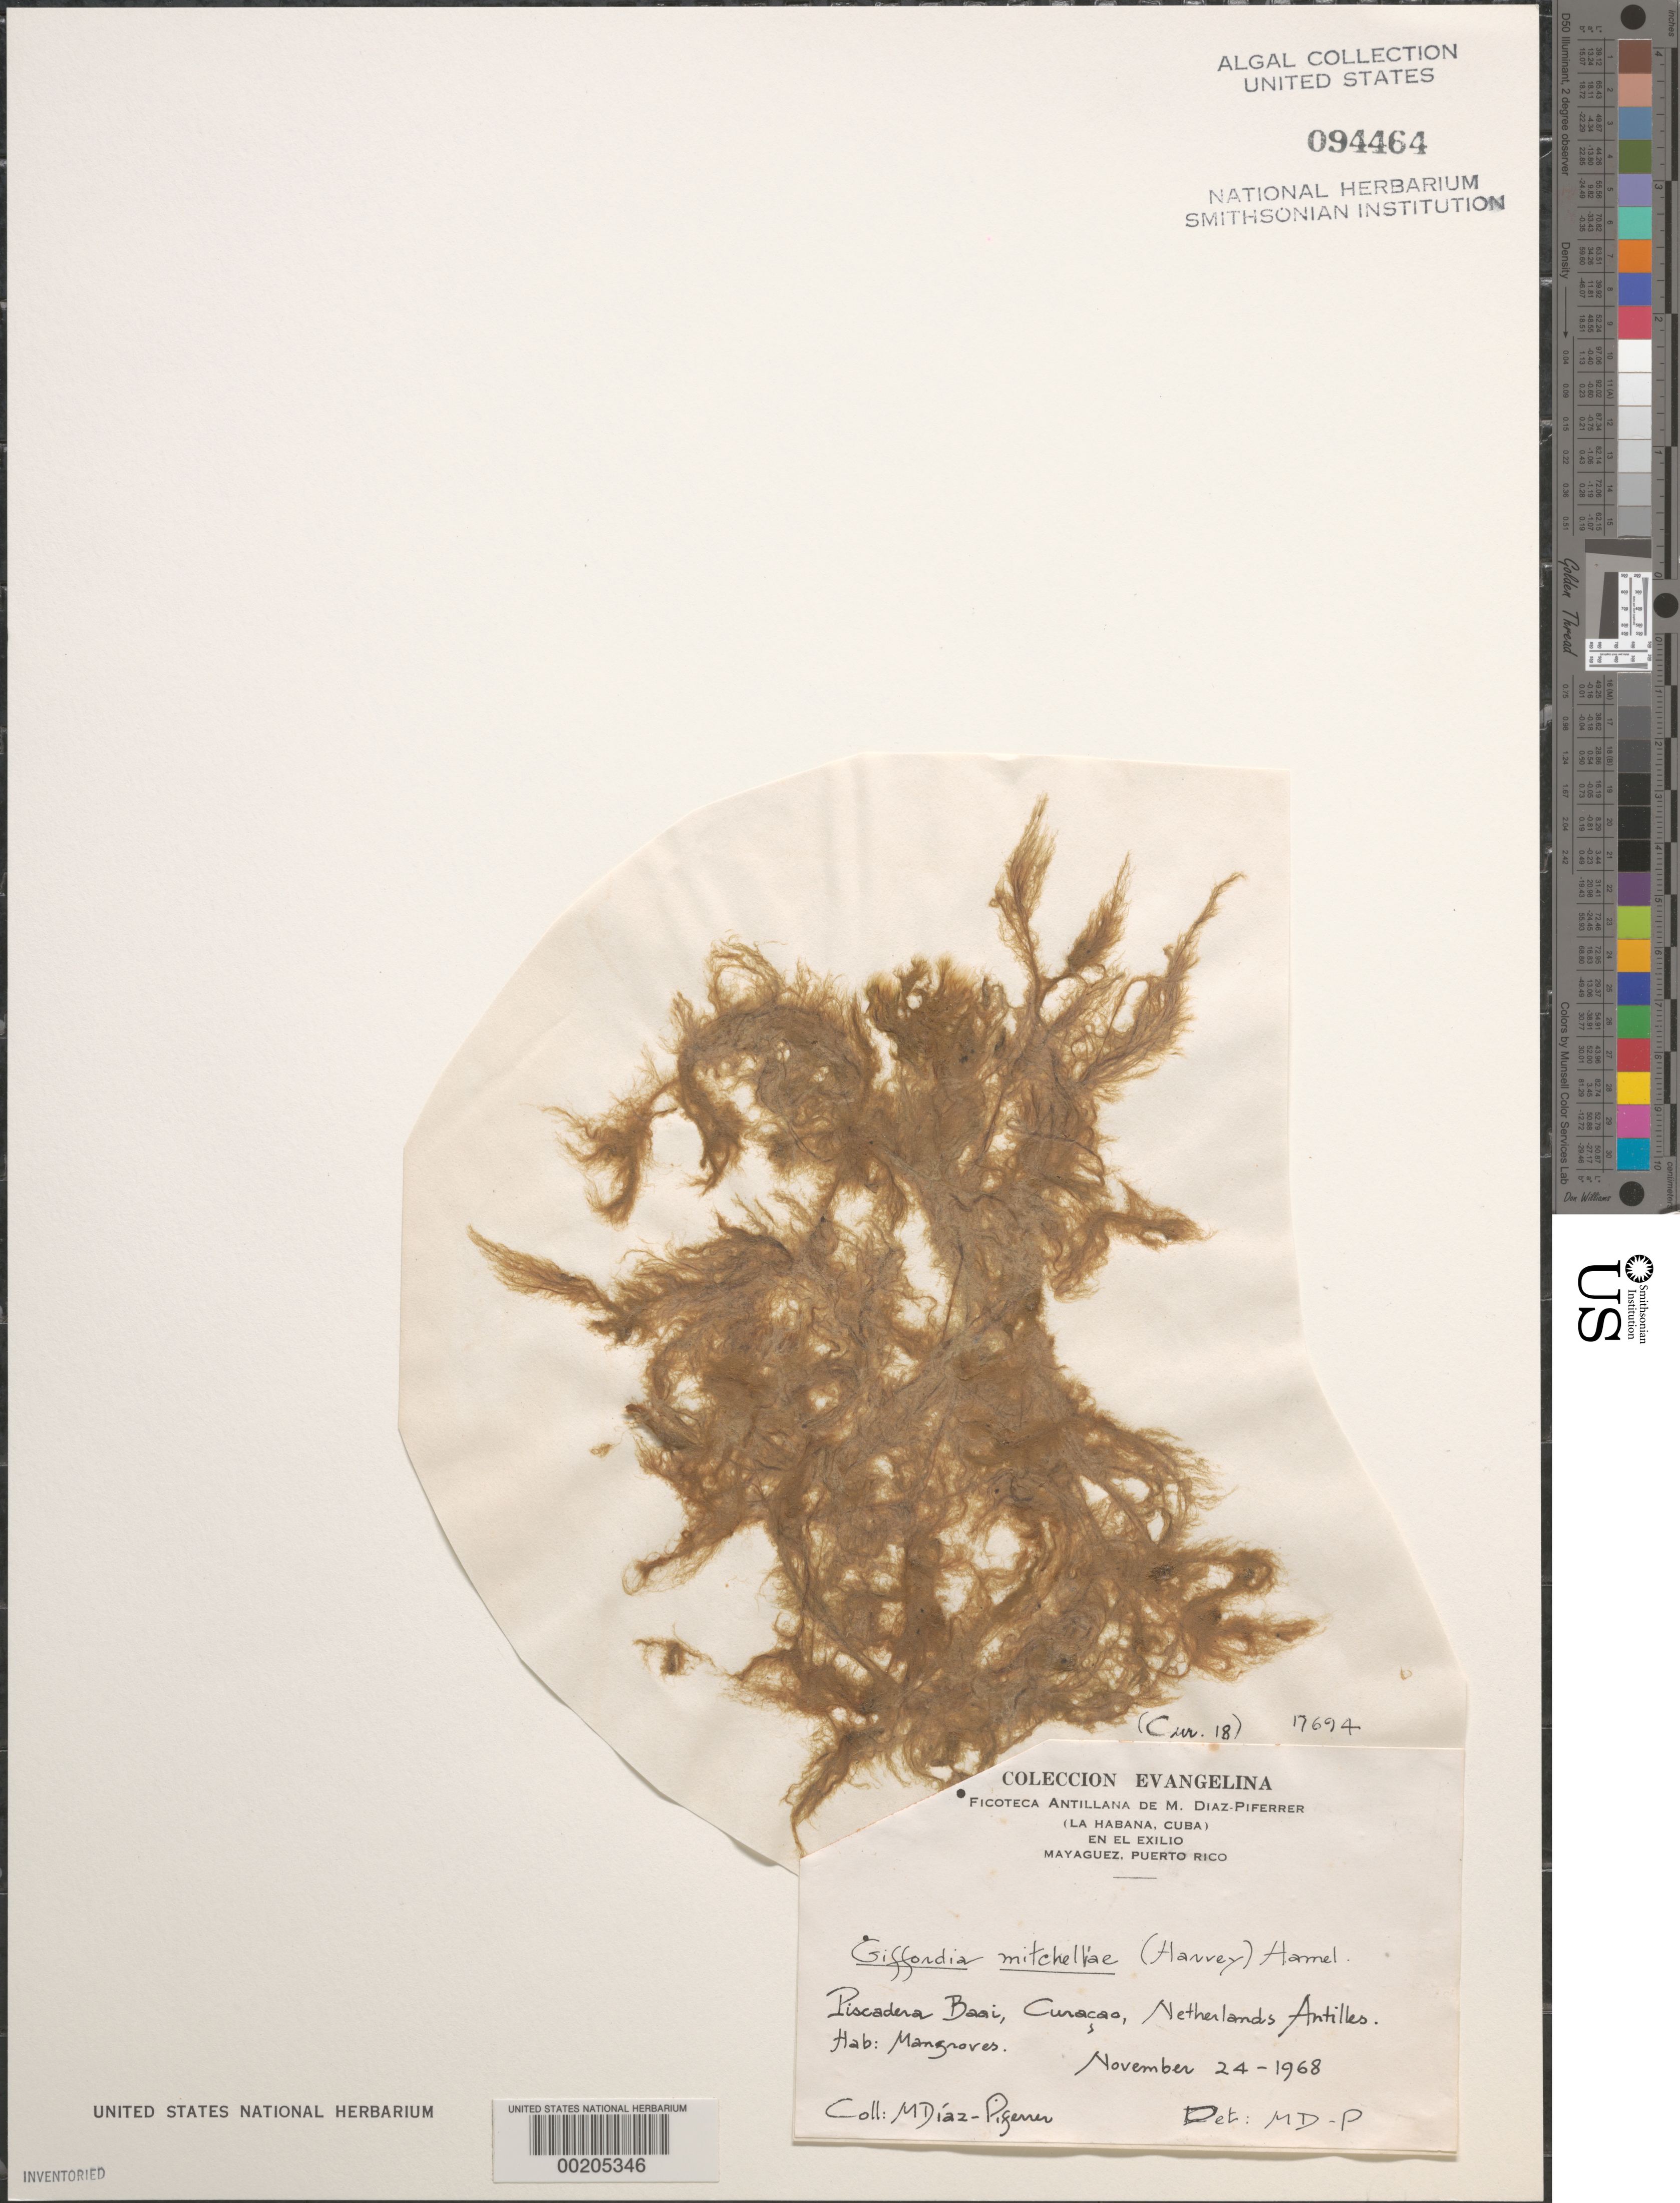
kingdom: Chromista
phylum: Ochrophyta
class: Phaeophyceae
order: Ectocarpales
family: Acinetosporaceae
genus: Feldmannia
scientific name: Feldmannia mitchelliae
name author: (Harv.) H.-S. Kim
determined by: Algae name updating Project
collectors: M. Diaz-Piferrer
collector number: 17694 & CUR. 18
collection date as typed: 24 Nov 1968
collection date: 1968-11-24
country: Curaçao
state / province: ABC Islands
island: Curaçao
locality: Piscadera Baai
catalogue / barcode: US 94464